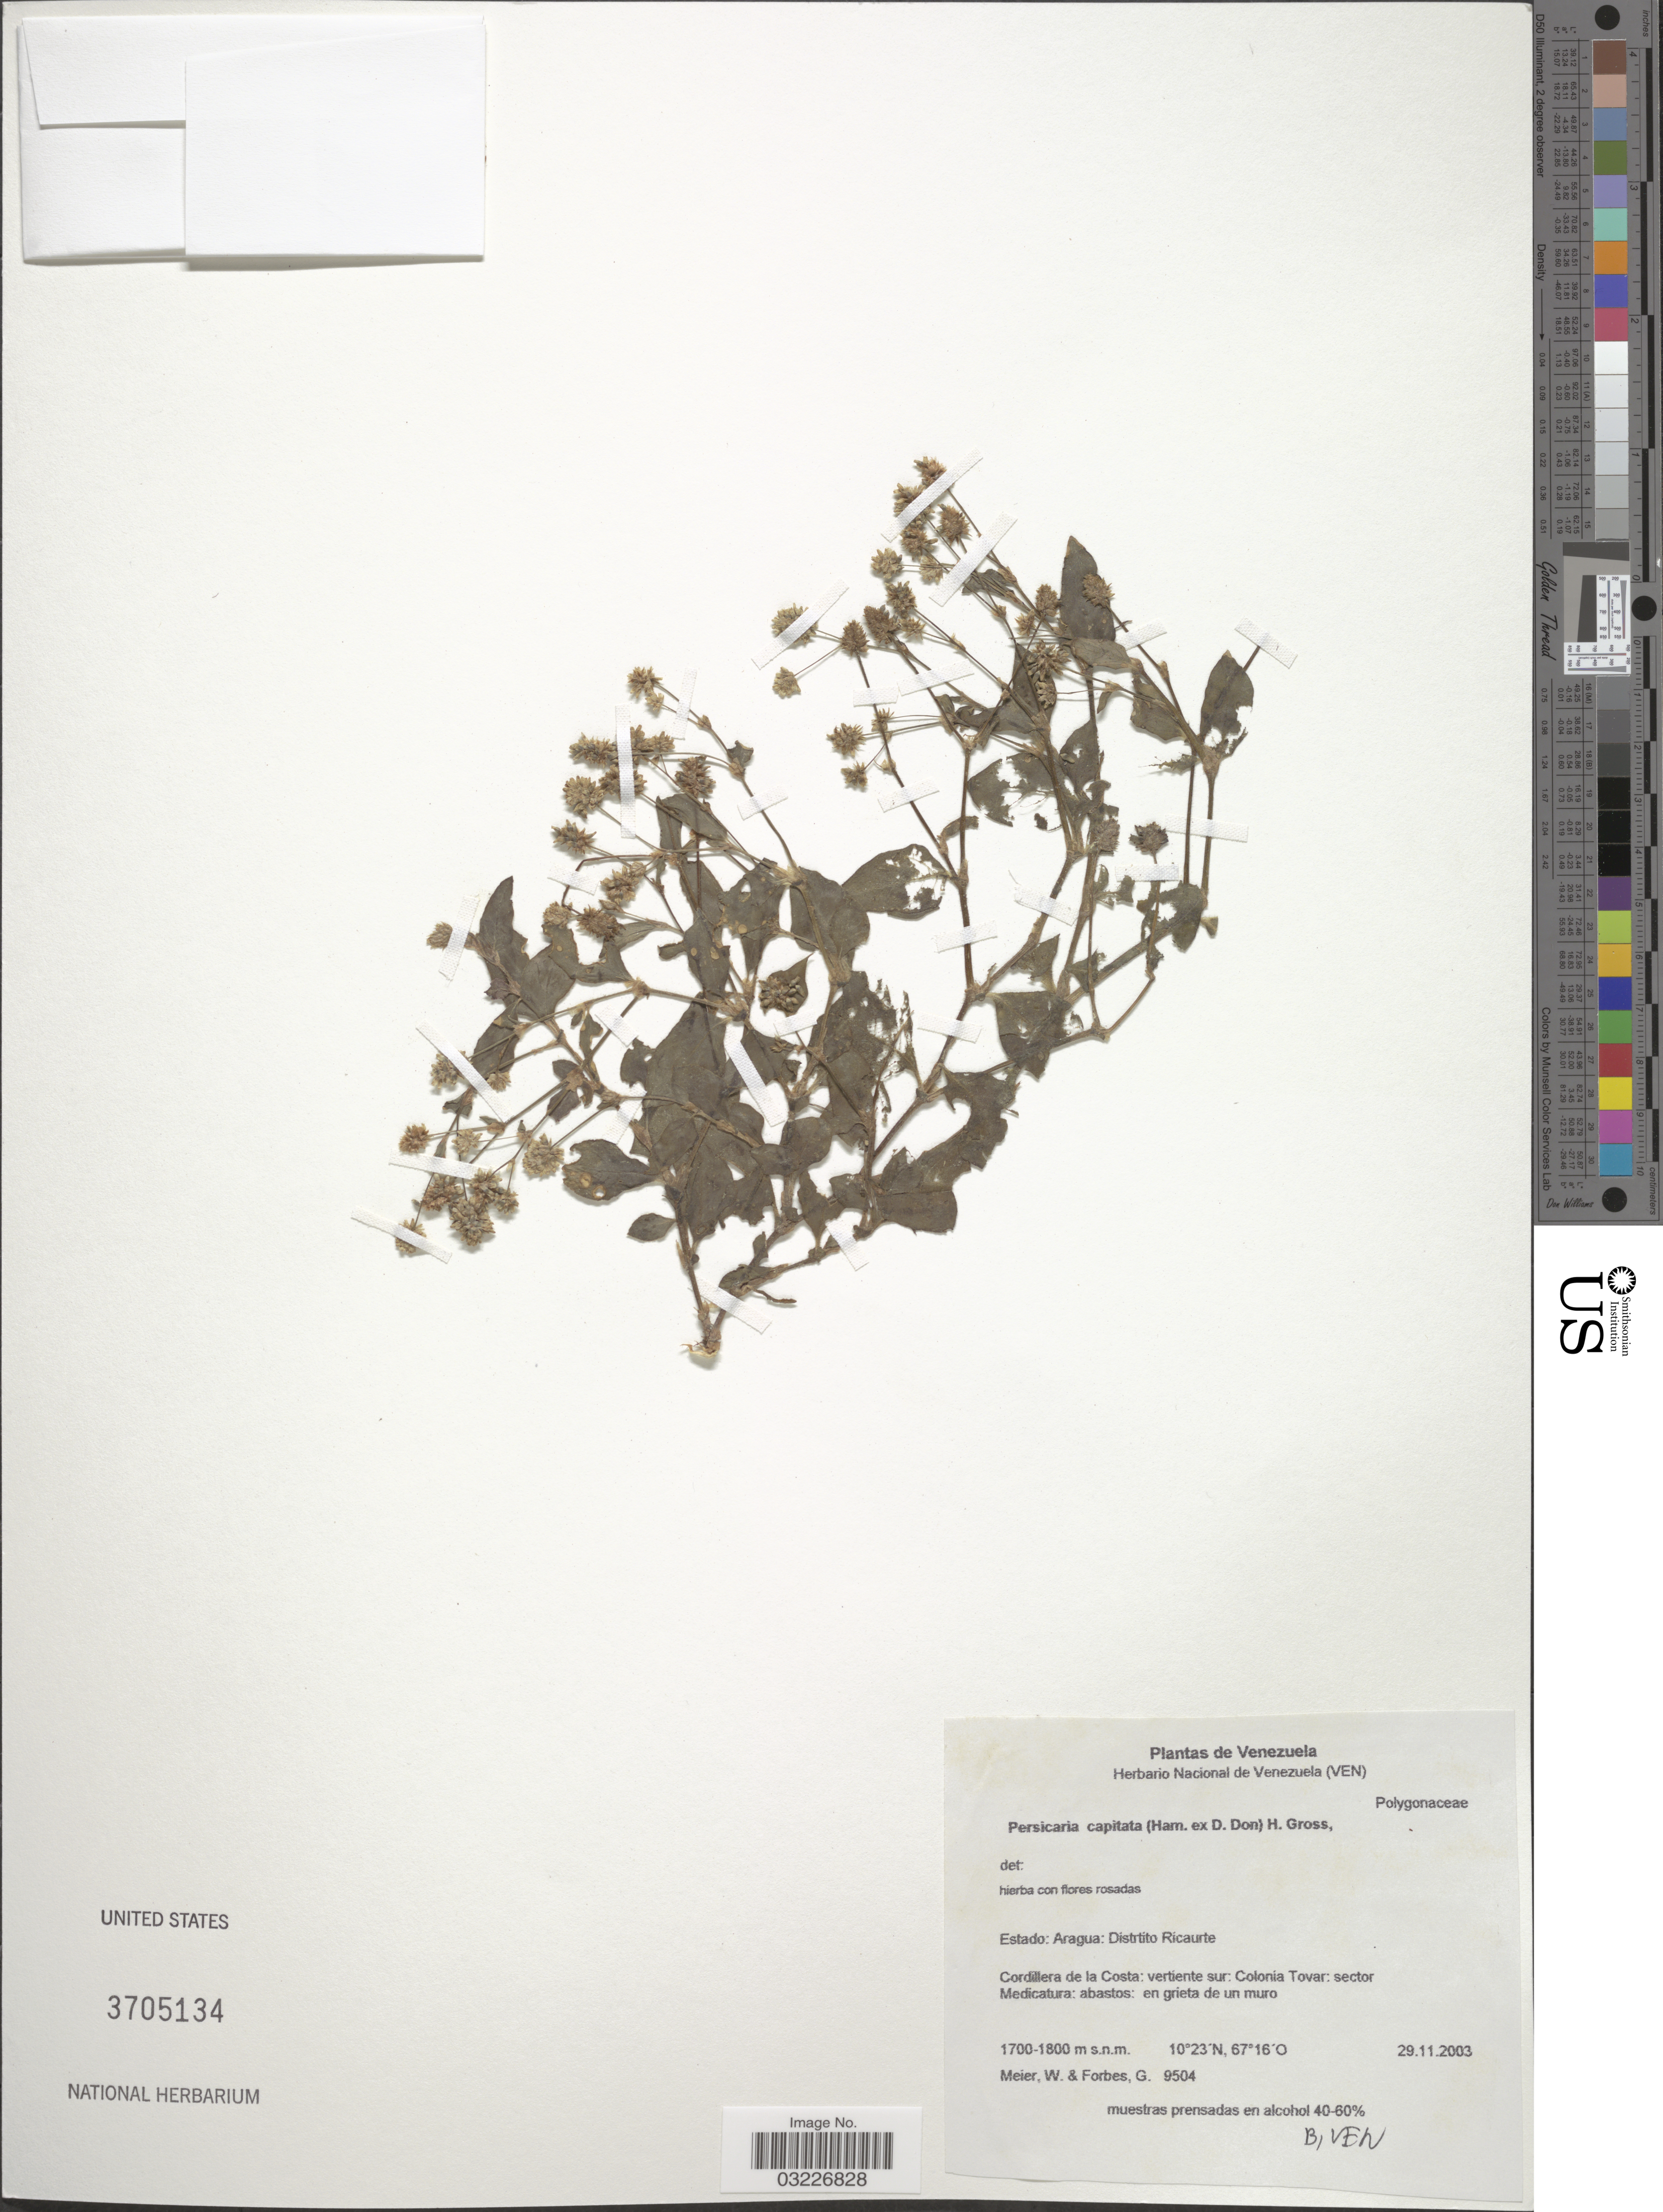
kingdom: Plantae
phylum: Tracheophyta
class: Magnoliopsida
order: Caryophyllales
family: Polygonaceae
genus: Polygonum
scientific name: Polygonum capitatum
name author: Buch.-Ham. ex D. Don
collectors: W. Meier & G. Forbes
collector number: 9504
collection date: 2003-11-29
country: Venezuela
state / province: Aragua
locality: Distrtito Ricaurte. Cordiillera de la Costa: vertiente sur: Colonia Tovar: sector Medicatura.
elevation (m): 1700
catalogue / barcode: US 3705134